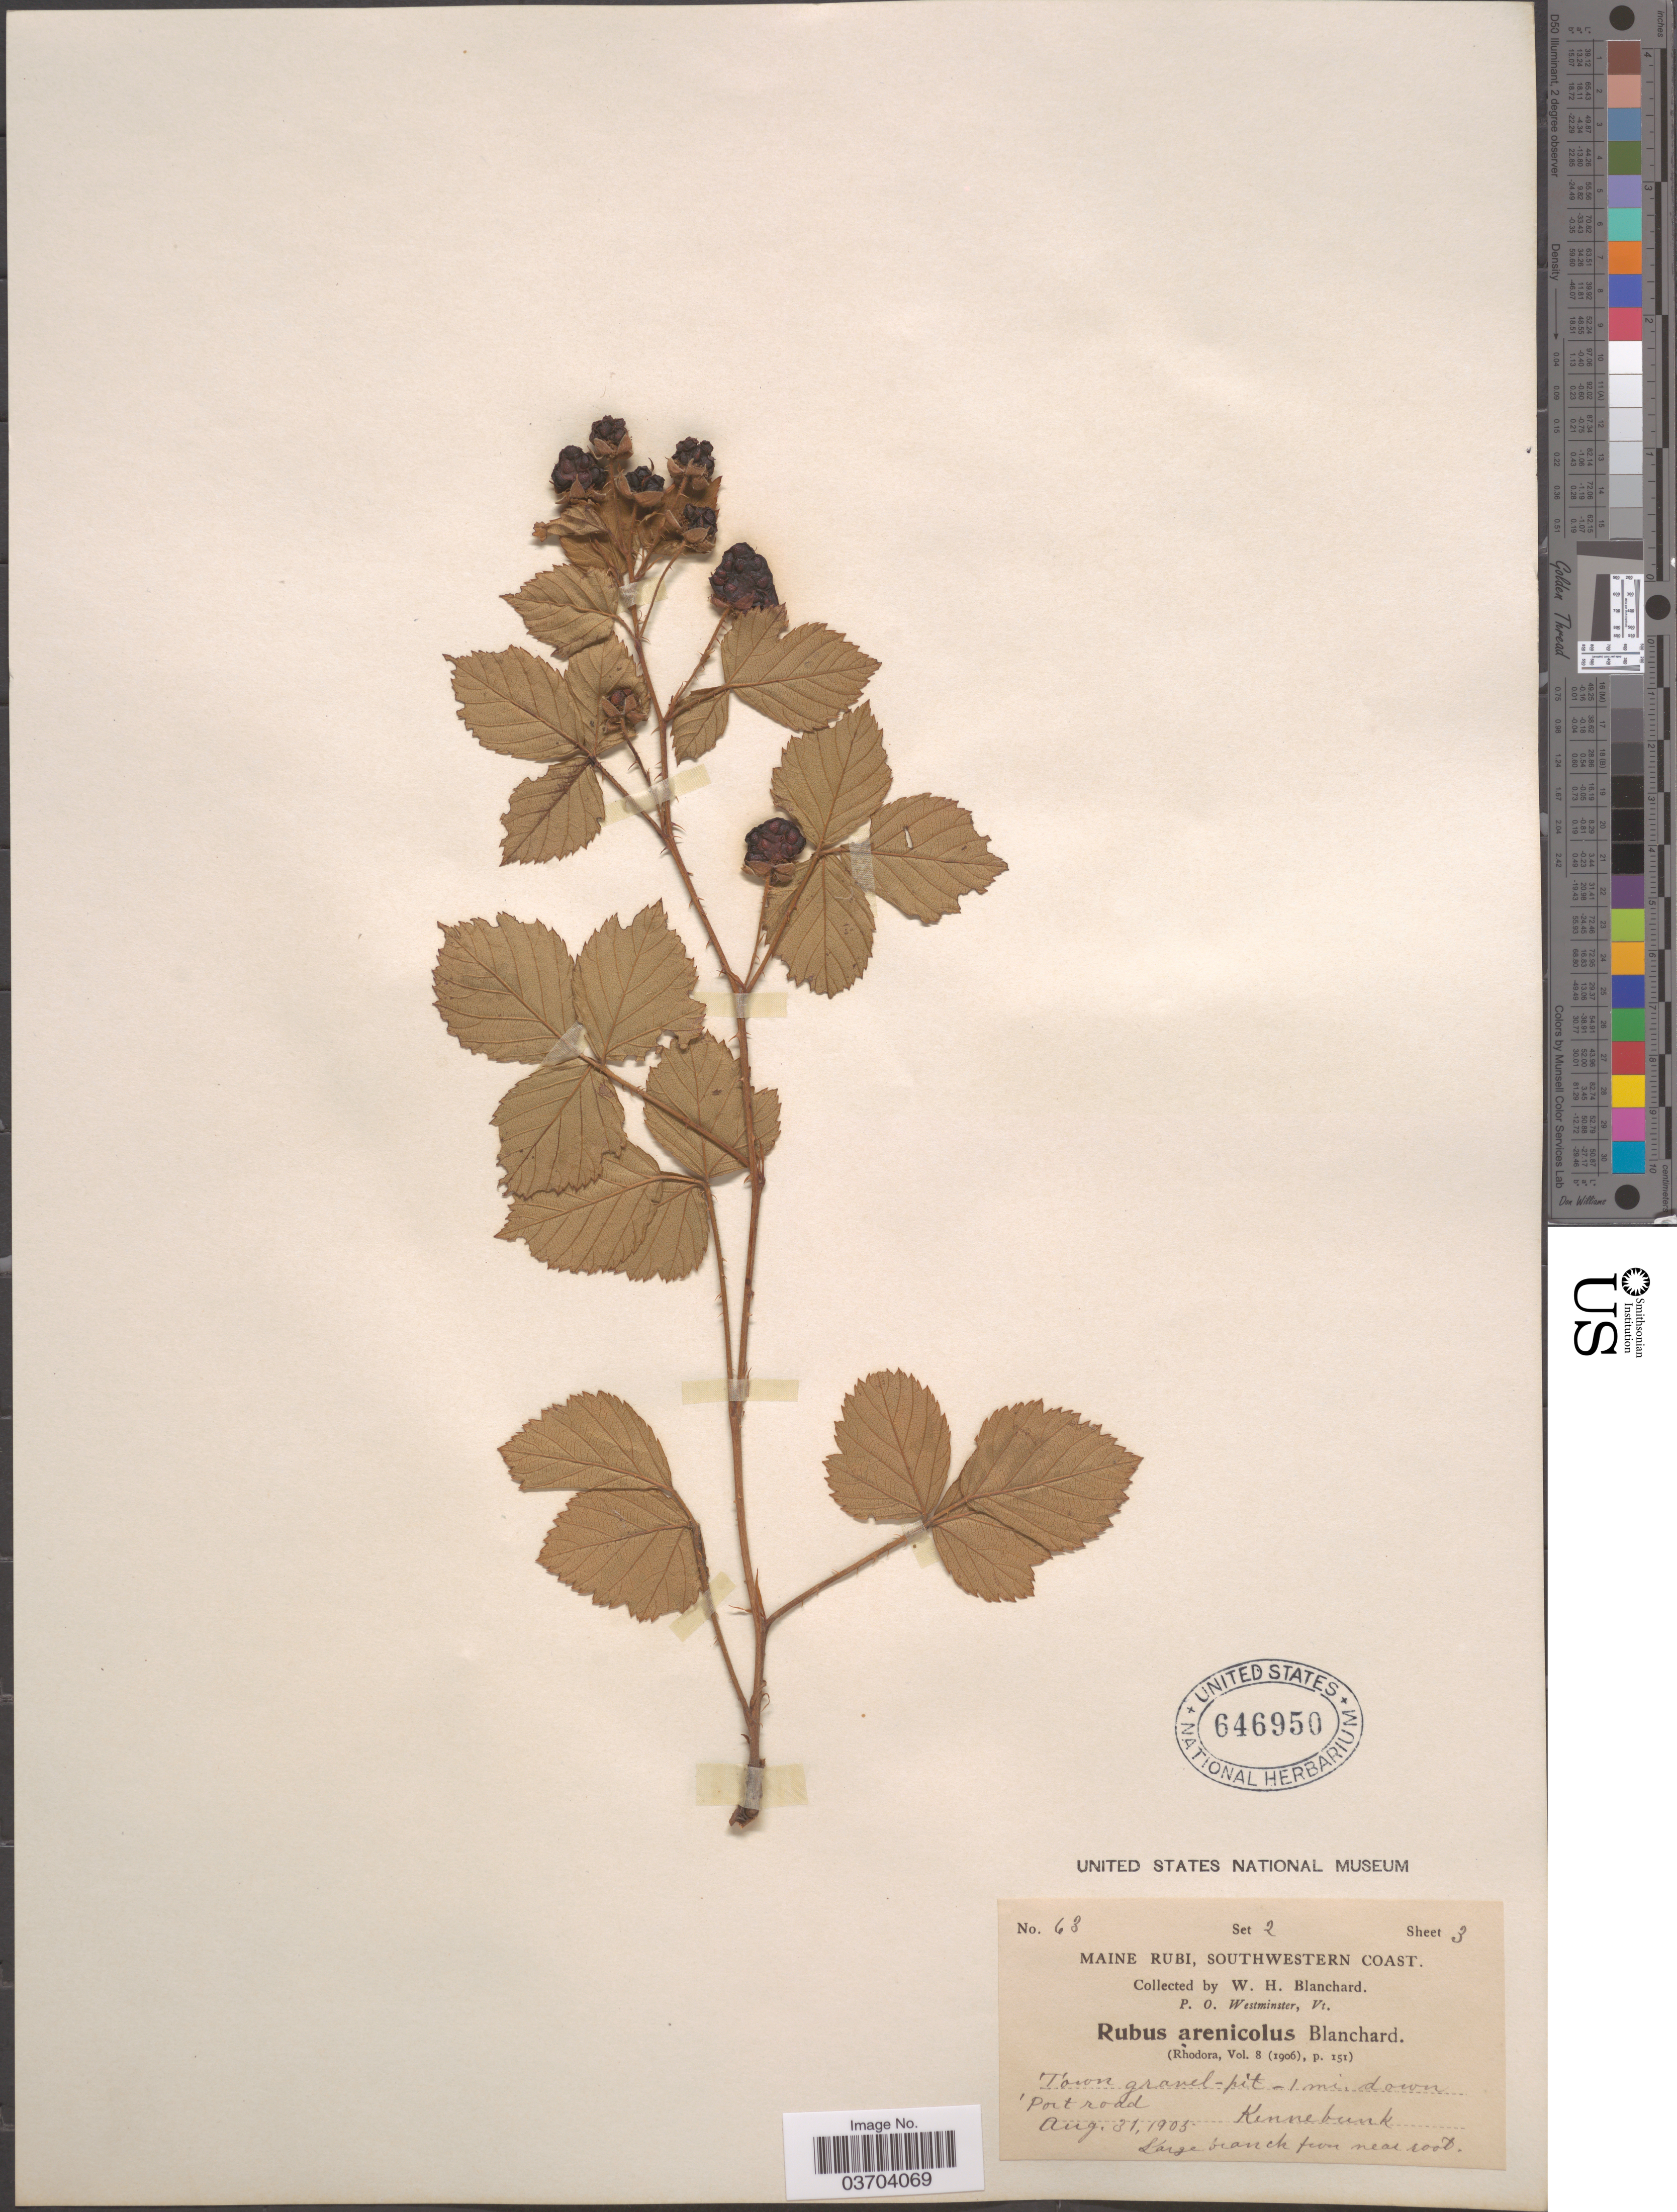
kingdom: Plantae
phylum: Tracheophyta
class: Magnoliopsida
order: Rosales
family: Rosaceae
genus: Rubus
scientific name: Rubus arenicola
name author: Blanch.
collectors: W. H. Blanchard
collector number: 63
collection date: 1905-08-31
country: United States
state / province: Maine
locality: Southwestern Coast. Town gravel-pit-1 mi. down 'Port road. Kennebunk.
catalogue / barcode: US 646950